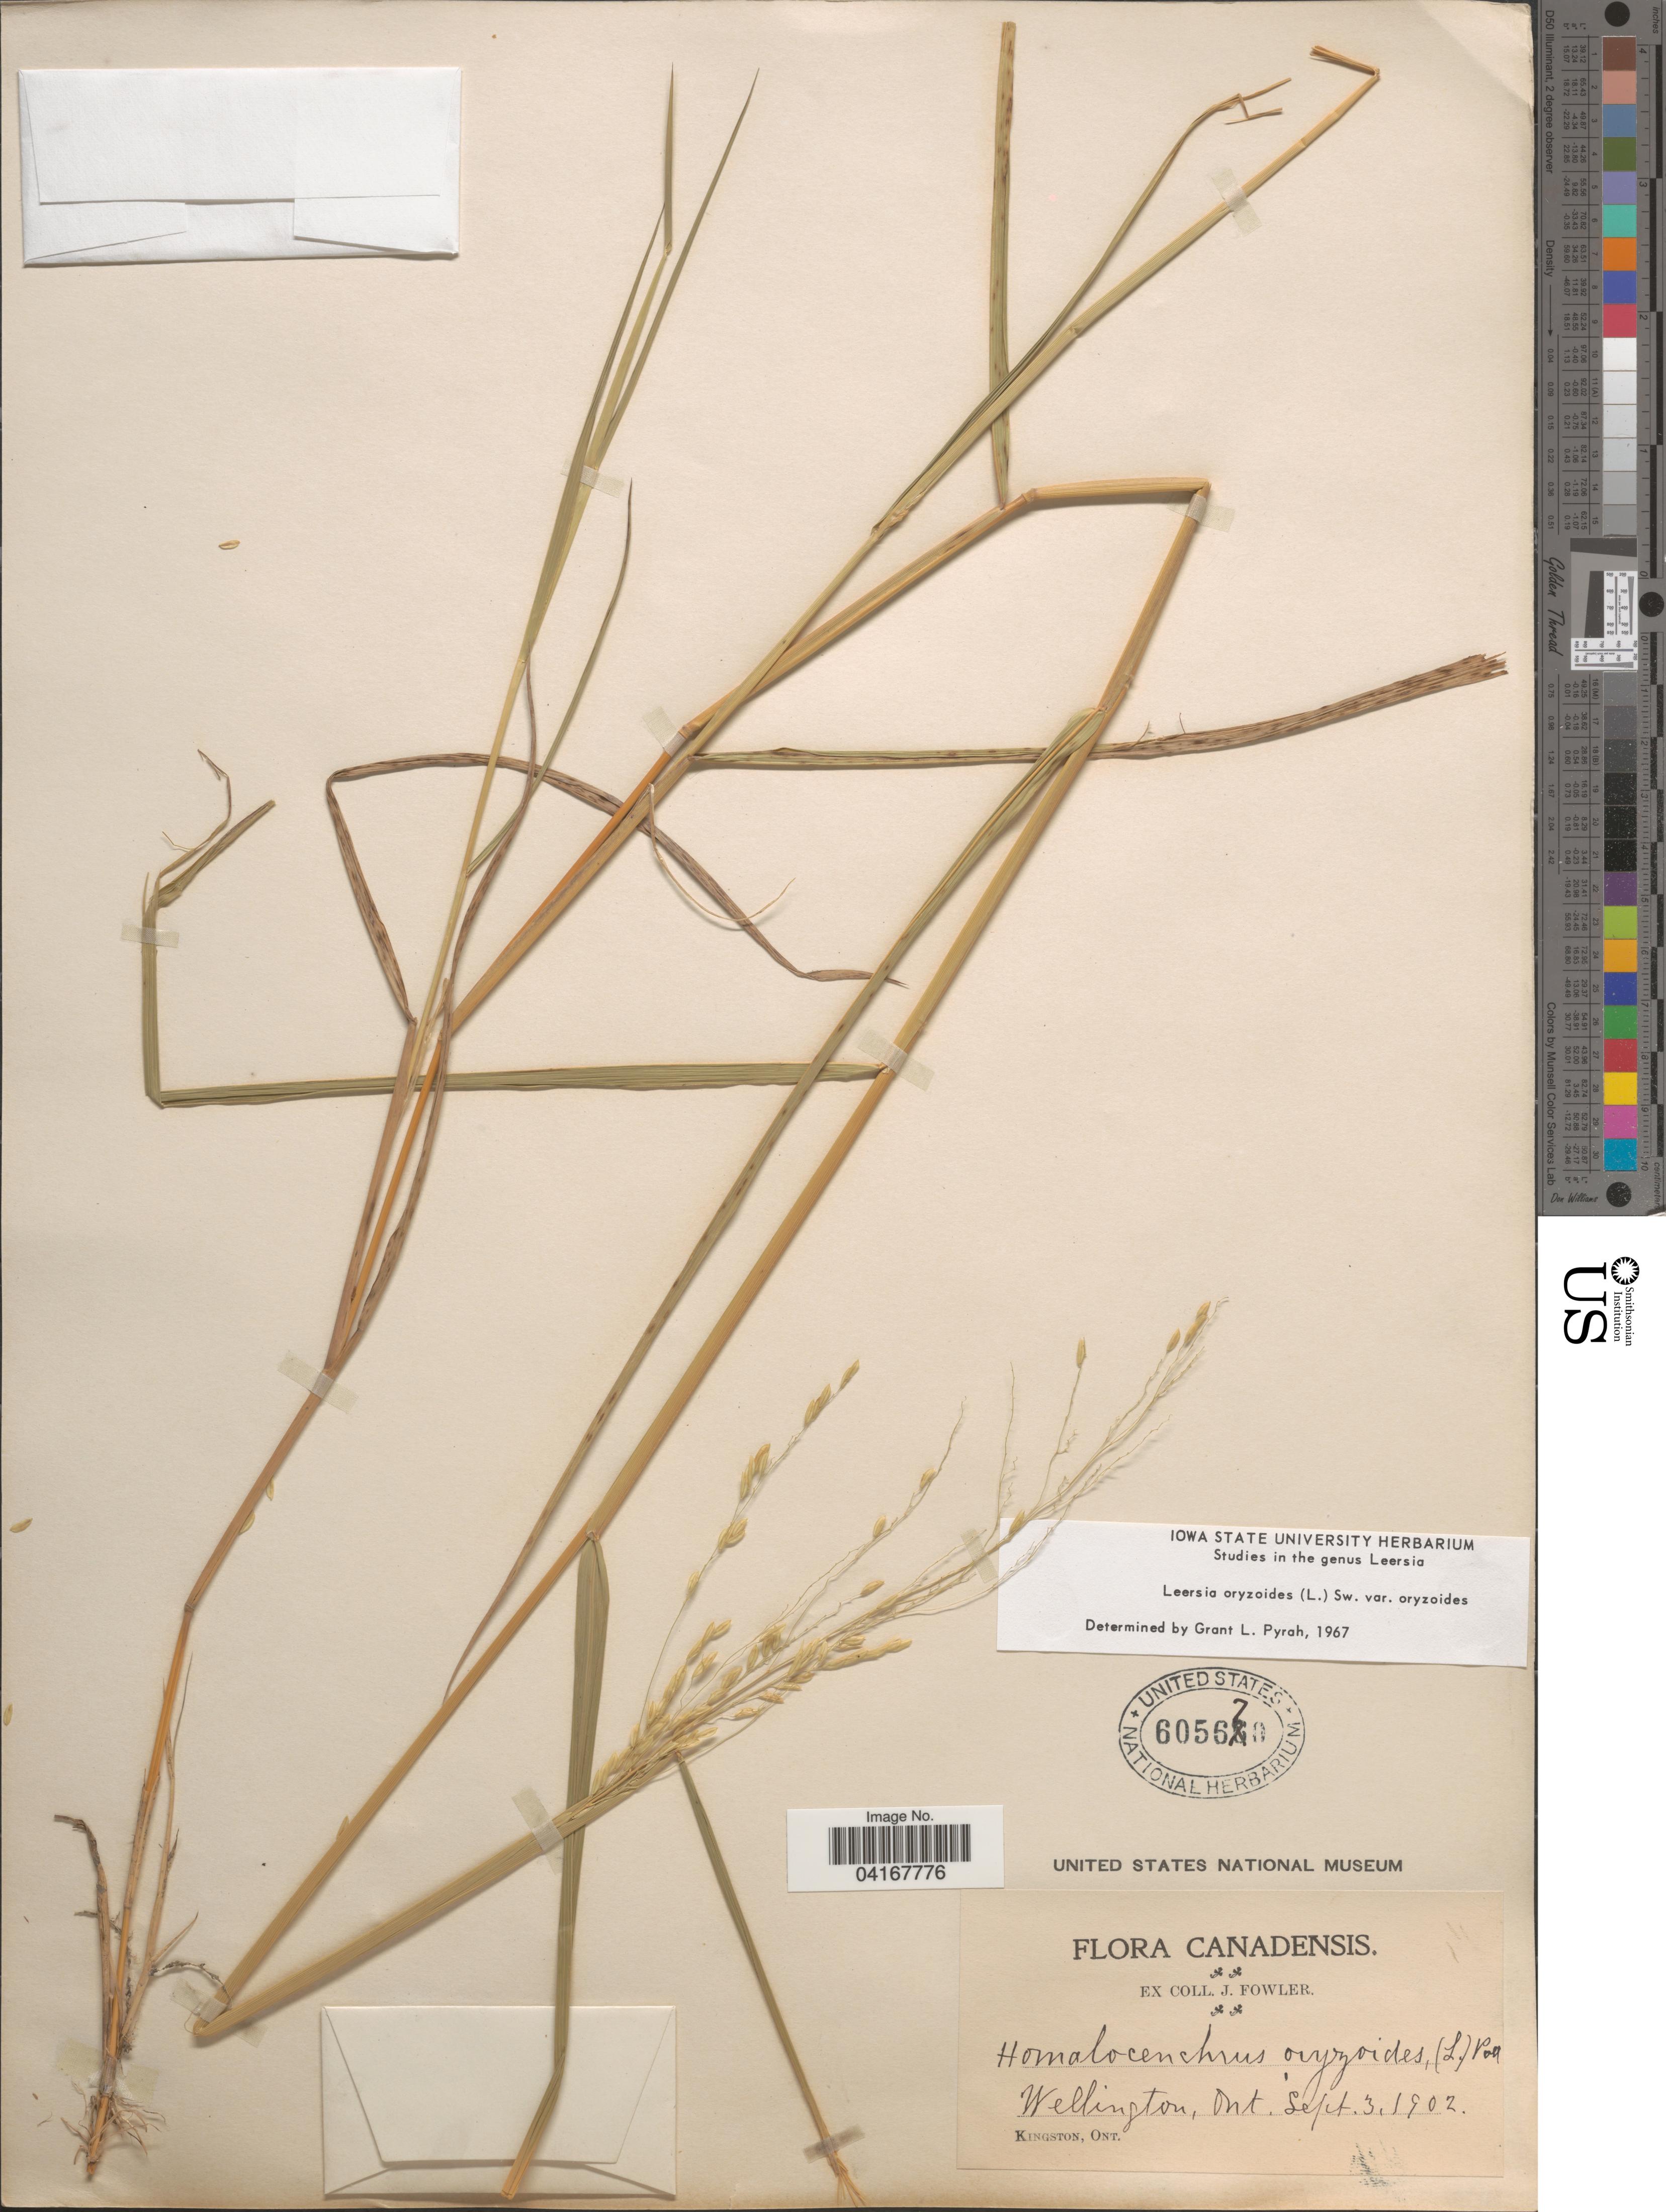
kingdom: Plantae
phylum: Tracheophyta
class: Liliopsida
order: Poales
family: Poaceae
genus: Leersia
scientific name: Leersia oryzoides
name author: (L.) Sw.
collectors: J. Fowler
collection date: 1902-09-03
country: Canada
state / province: Ontario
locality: Canadensis. Wellington. Kingston.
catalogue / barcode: US 605670